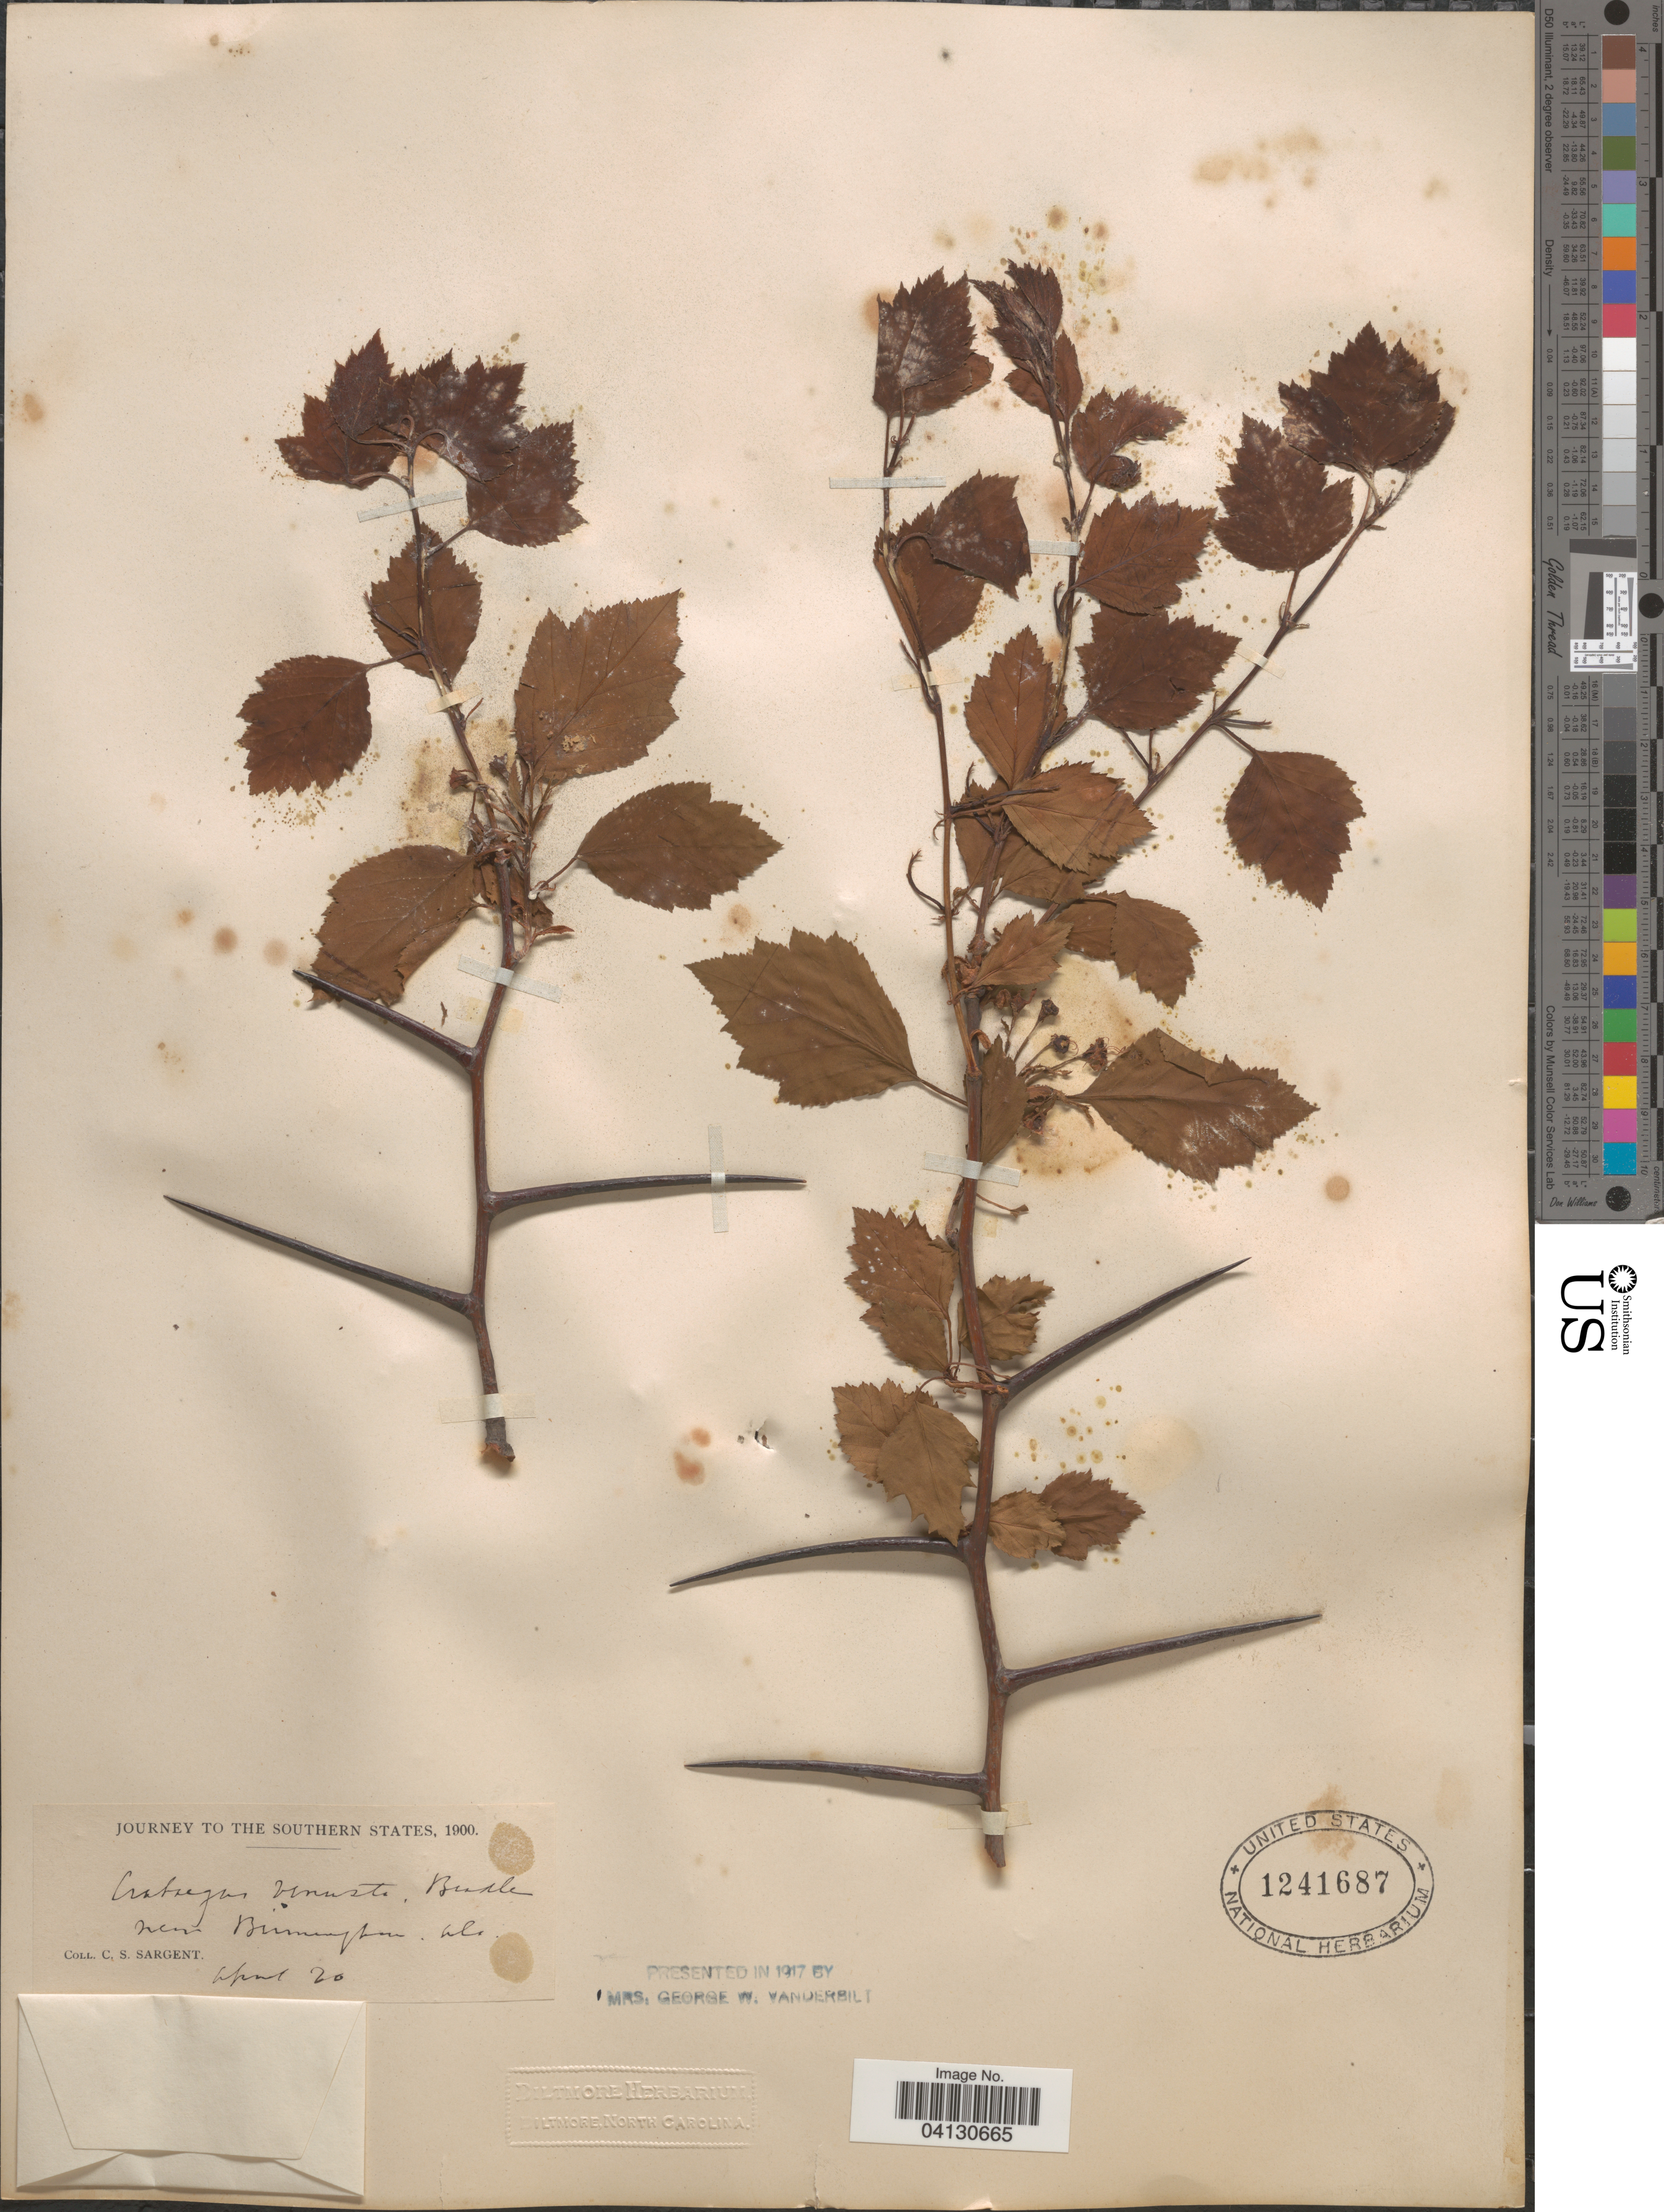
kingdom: Plantae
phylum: Tracheophyta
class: Magnoliopsida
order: Rosales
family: Rosaceae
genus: Crataegus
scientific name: Crataegus venusta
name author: Beadle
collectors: C. S. Sargent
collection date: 1900-04-20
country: United States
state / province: Alabama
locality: Journey to the Southern States, 1900. Near Birmingham.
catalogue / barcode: US 1241687